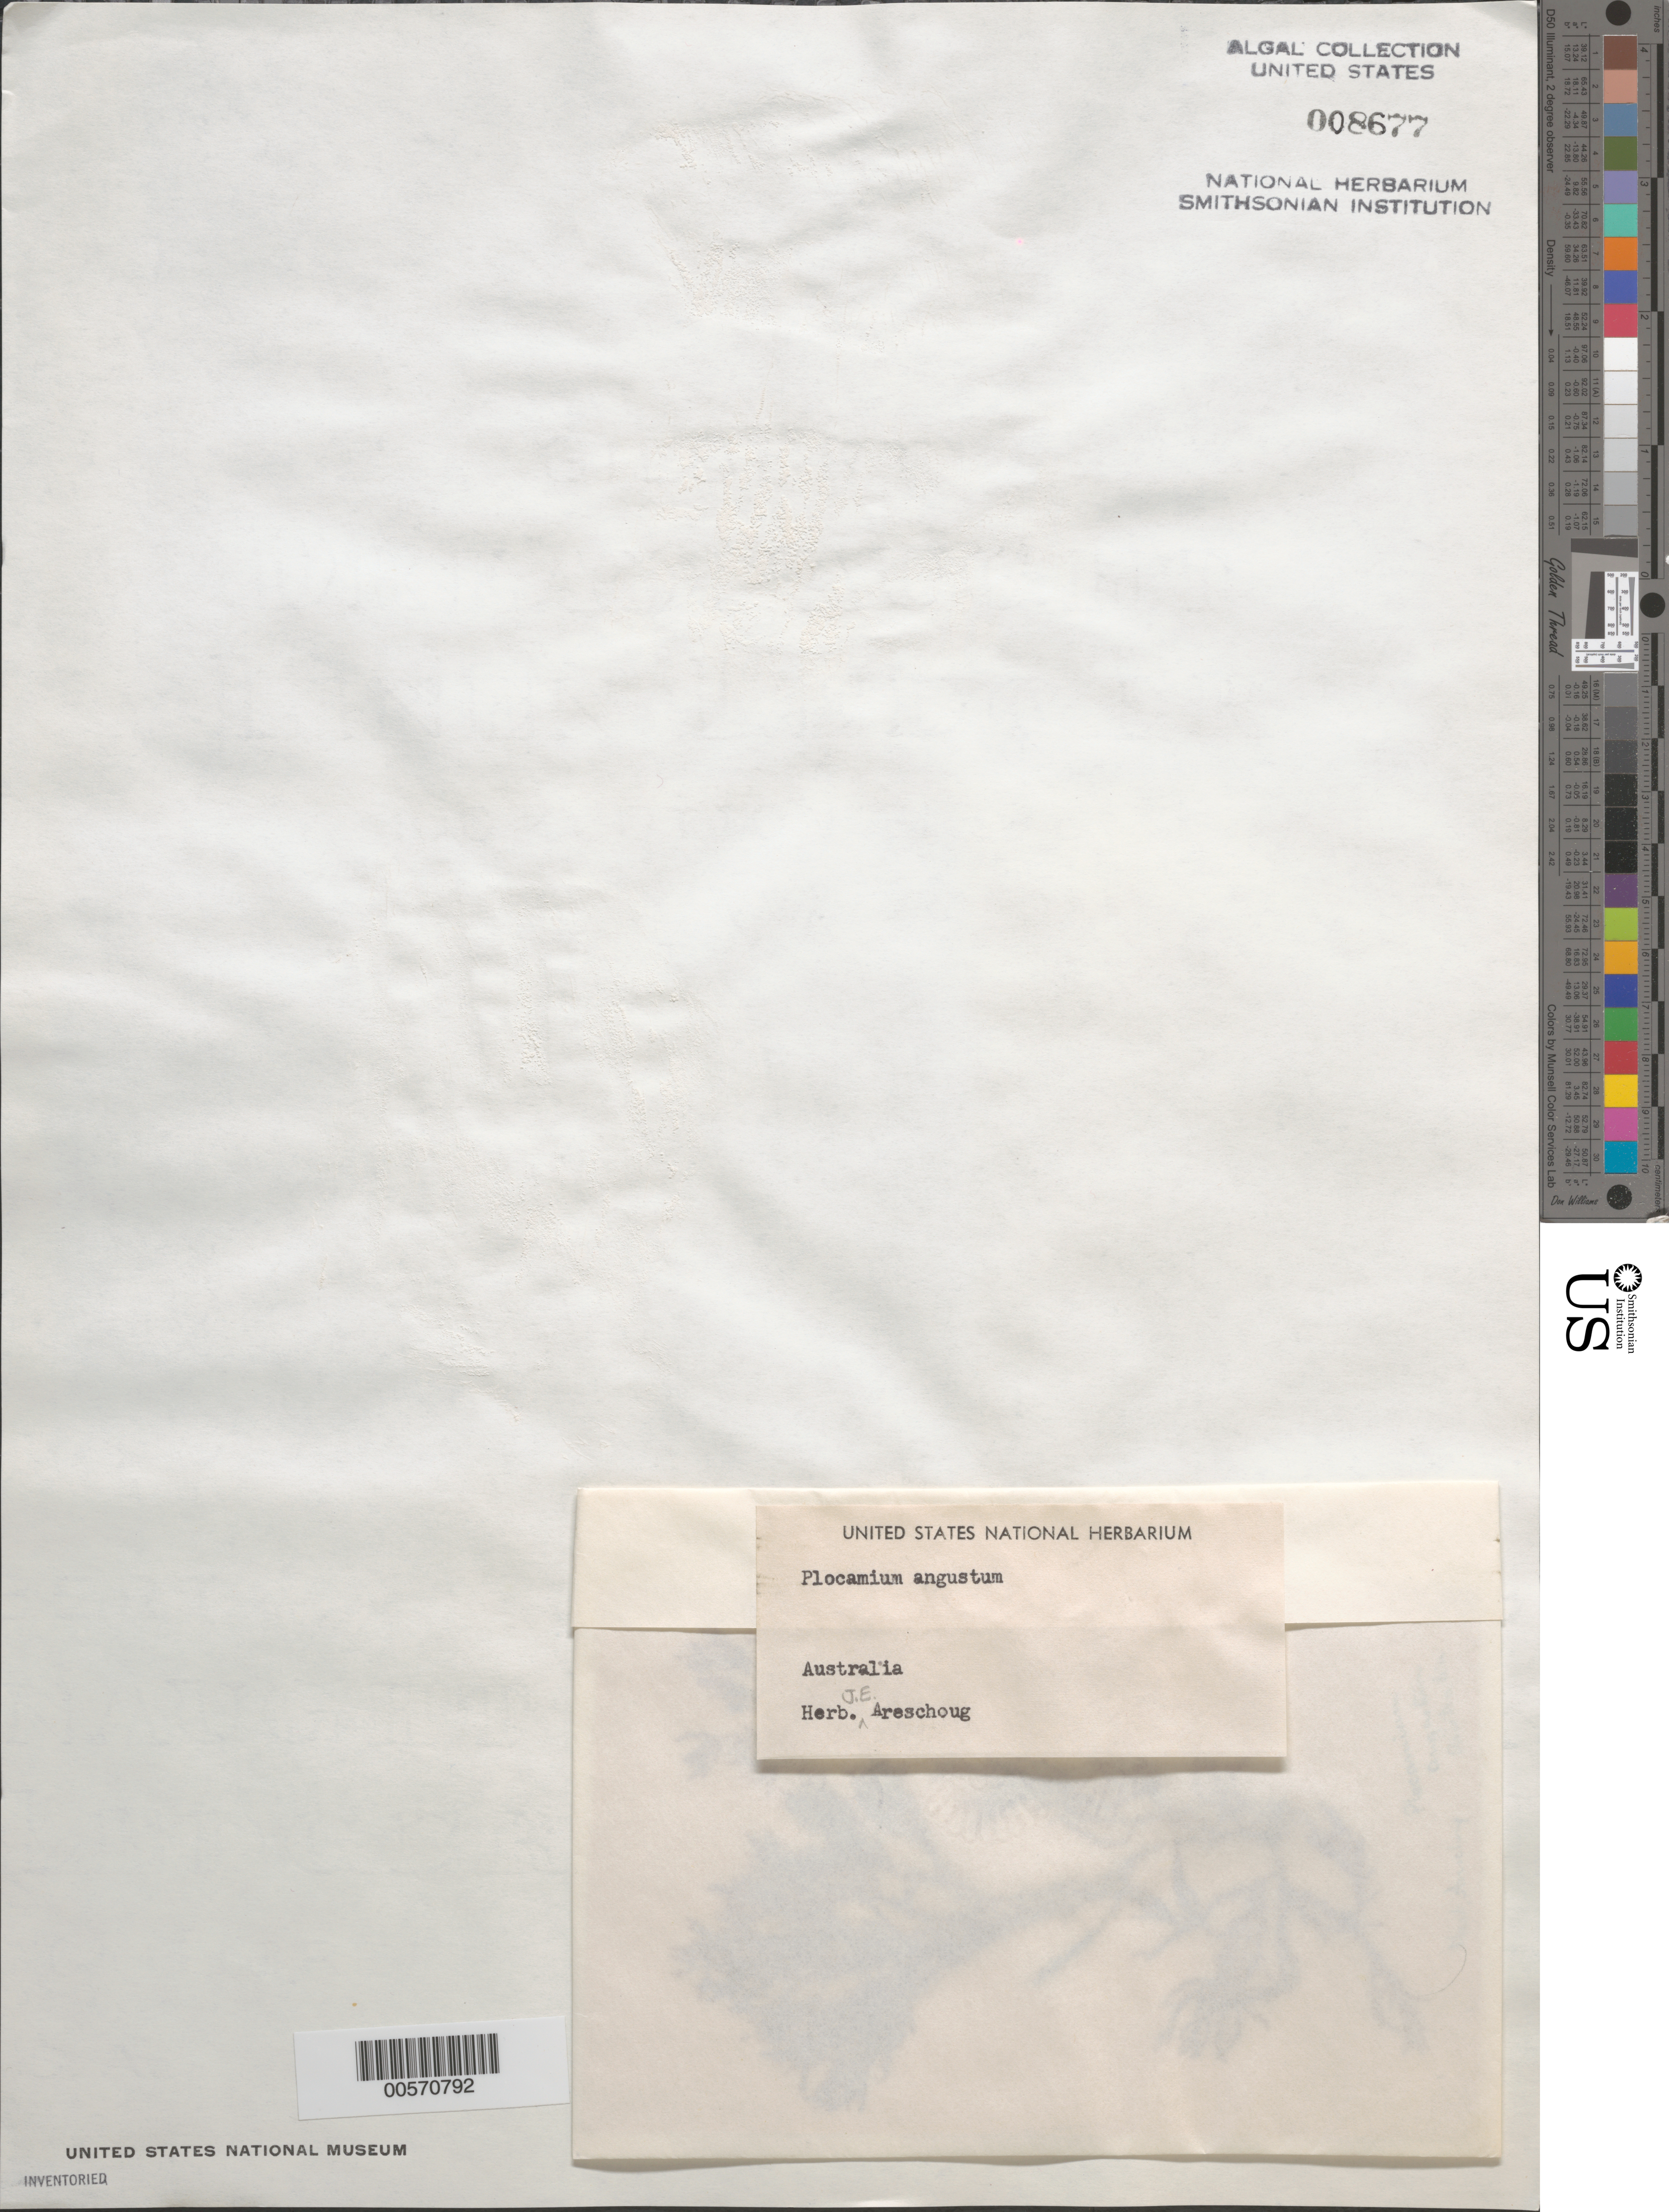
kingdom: Plantae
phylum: Rhodophyta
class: Florideophyceae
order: Plocamiales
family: Plocamiaceae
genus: Plocamium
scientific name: Plocamium angustum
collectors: J. Areschoug (herbarium)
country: Australia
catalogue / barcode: US 8677